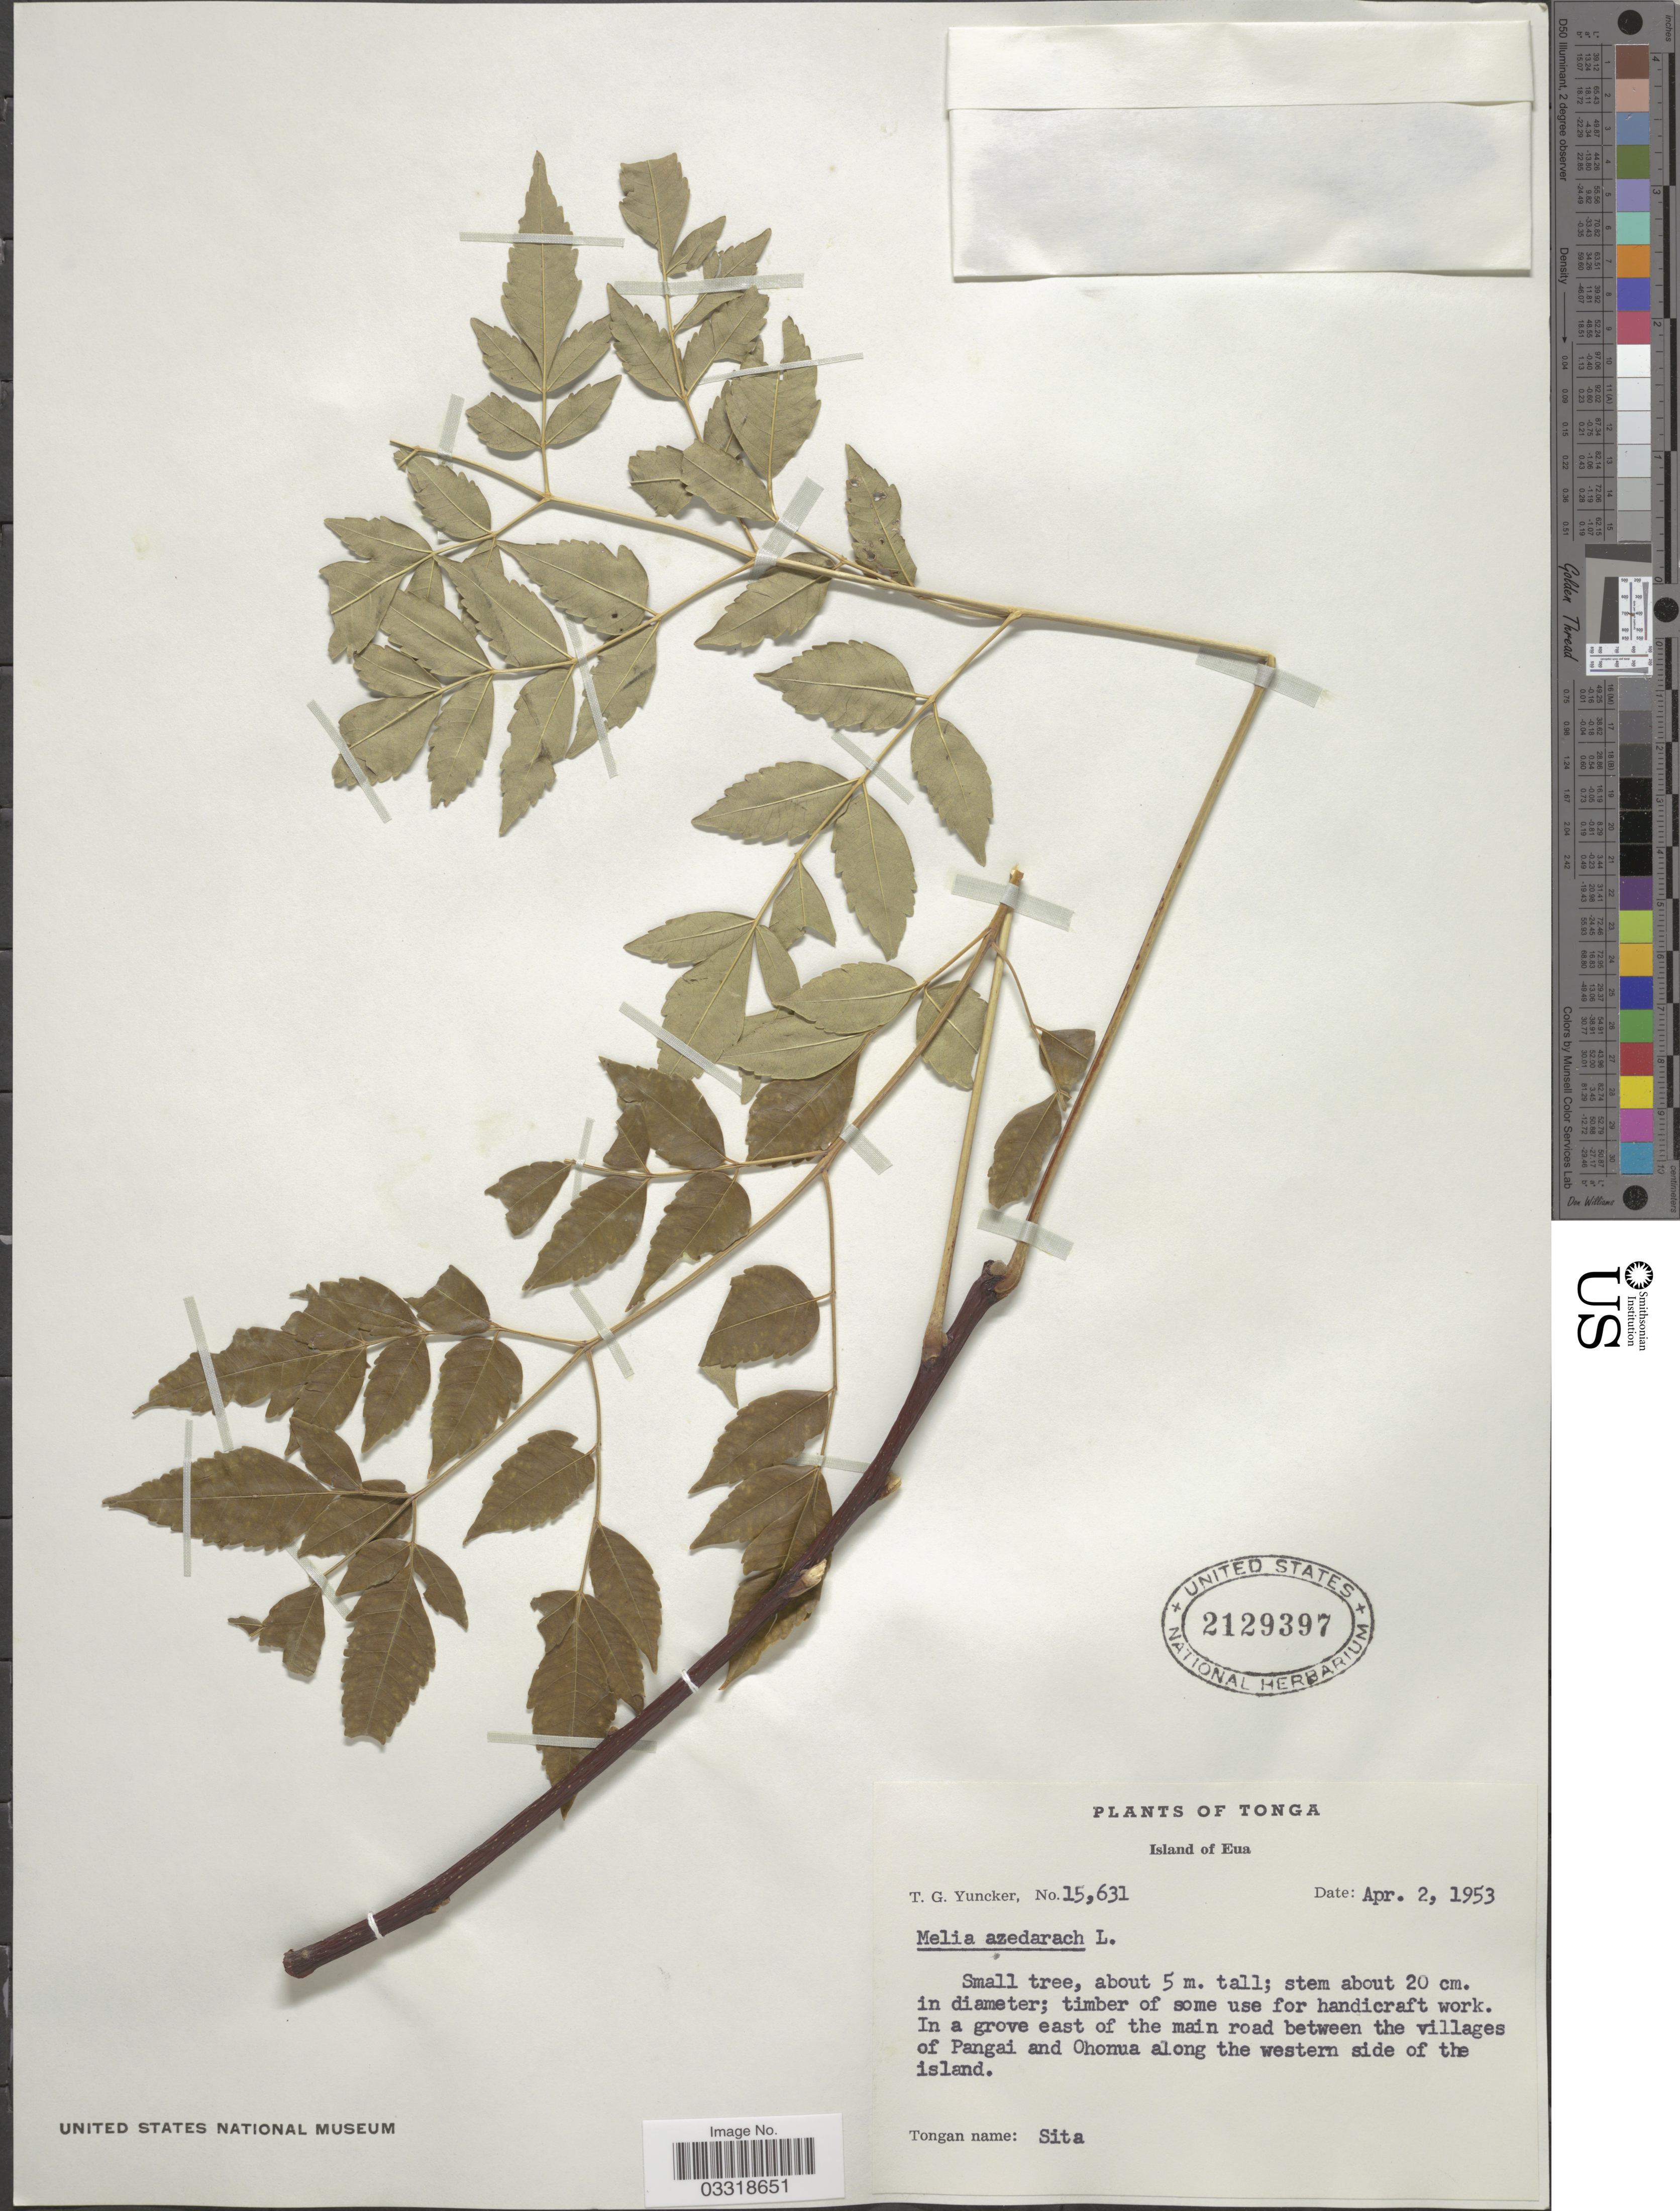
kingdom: Plantae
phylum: Tracheophyta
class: Magnoliopsida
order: Sapindales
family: Meliaceae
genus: Melia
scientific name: Melia azedarach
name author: L.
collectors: T. G. Yuncker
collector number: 15631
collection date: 1953-04-02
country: Tonga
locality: Island of Eua. In a grove east of the main road between the villages of Pangai and Ohonua along the western side of the island.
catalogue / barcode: US 2129397